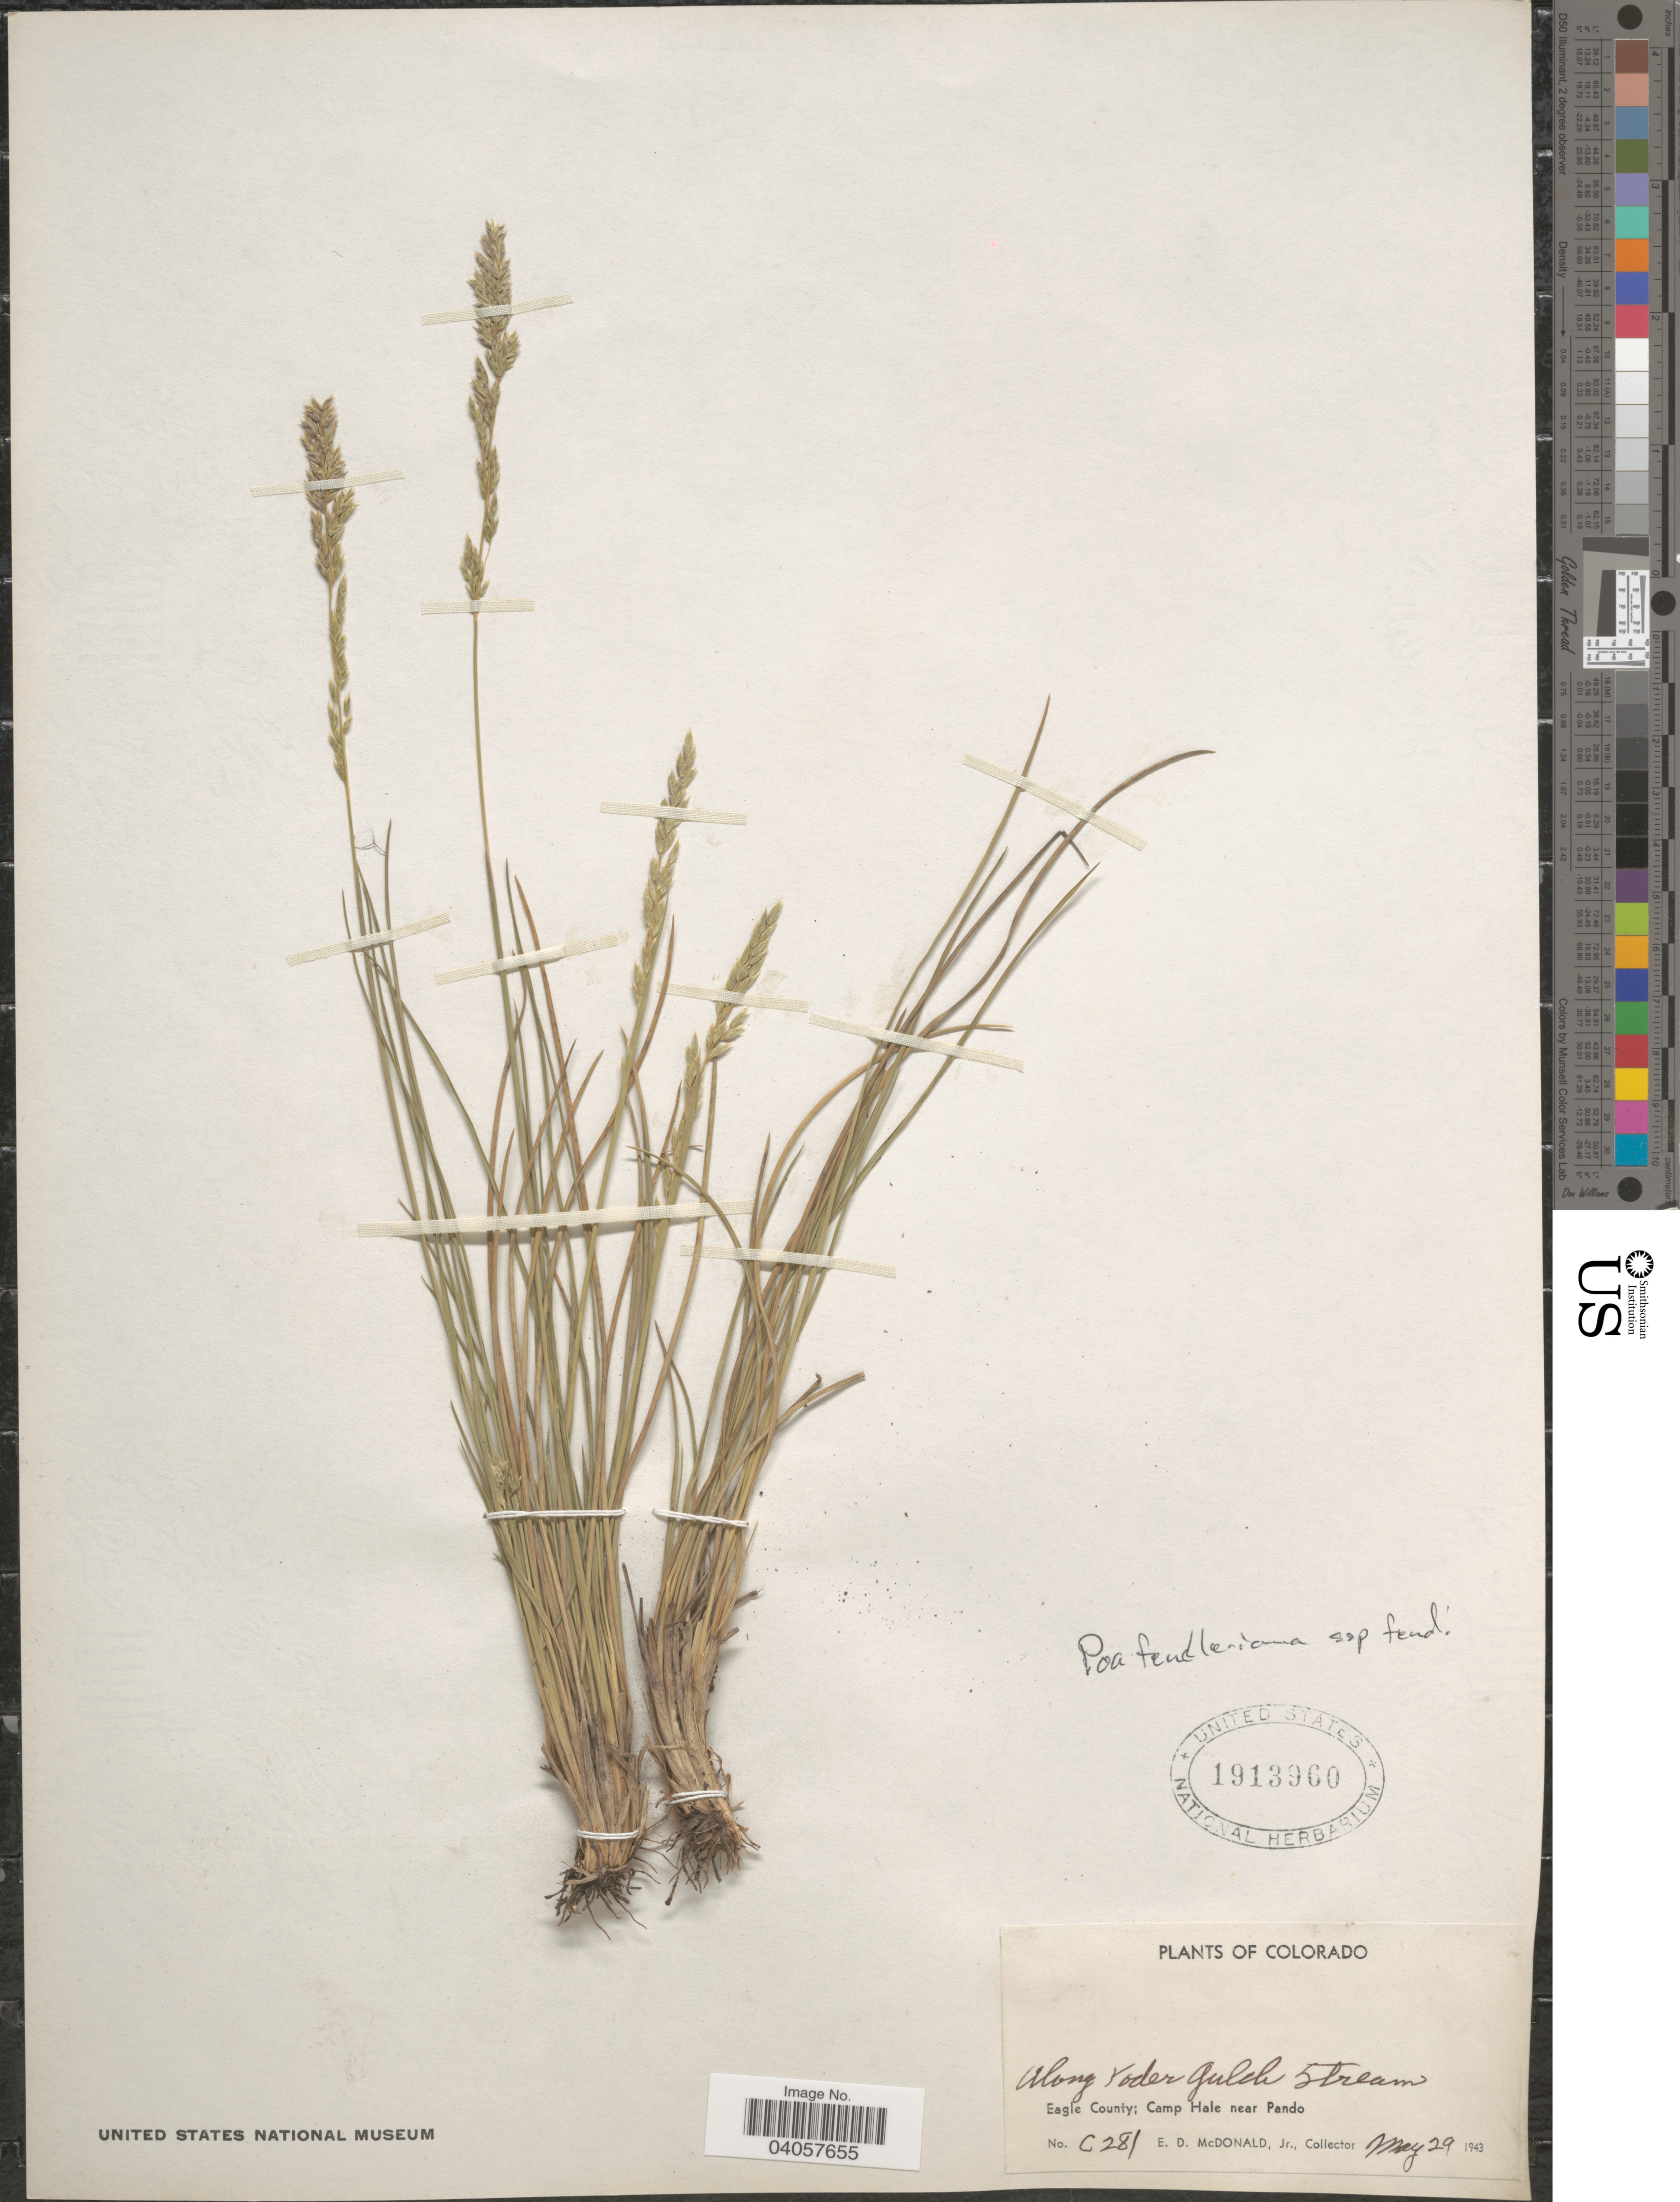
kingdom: Plantae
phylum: Tracheophyta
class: Liliopsida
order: Poales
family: Poaceae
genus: Poa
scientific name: Poa fendleriana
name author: (Steud.) Vasey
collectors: E. D. McDonald Jr.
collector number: C 281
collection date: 1943-05-29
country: United States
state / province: Colorado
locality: Along Voder Gulch Stream. Eagle County; Camp Hale near Pando.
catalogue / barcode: US 1913960